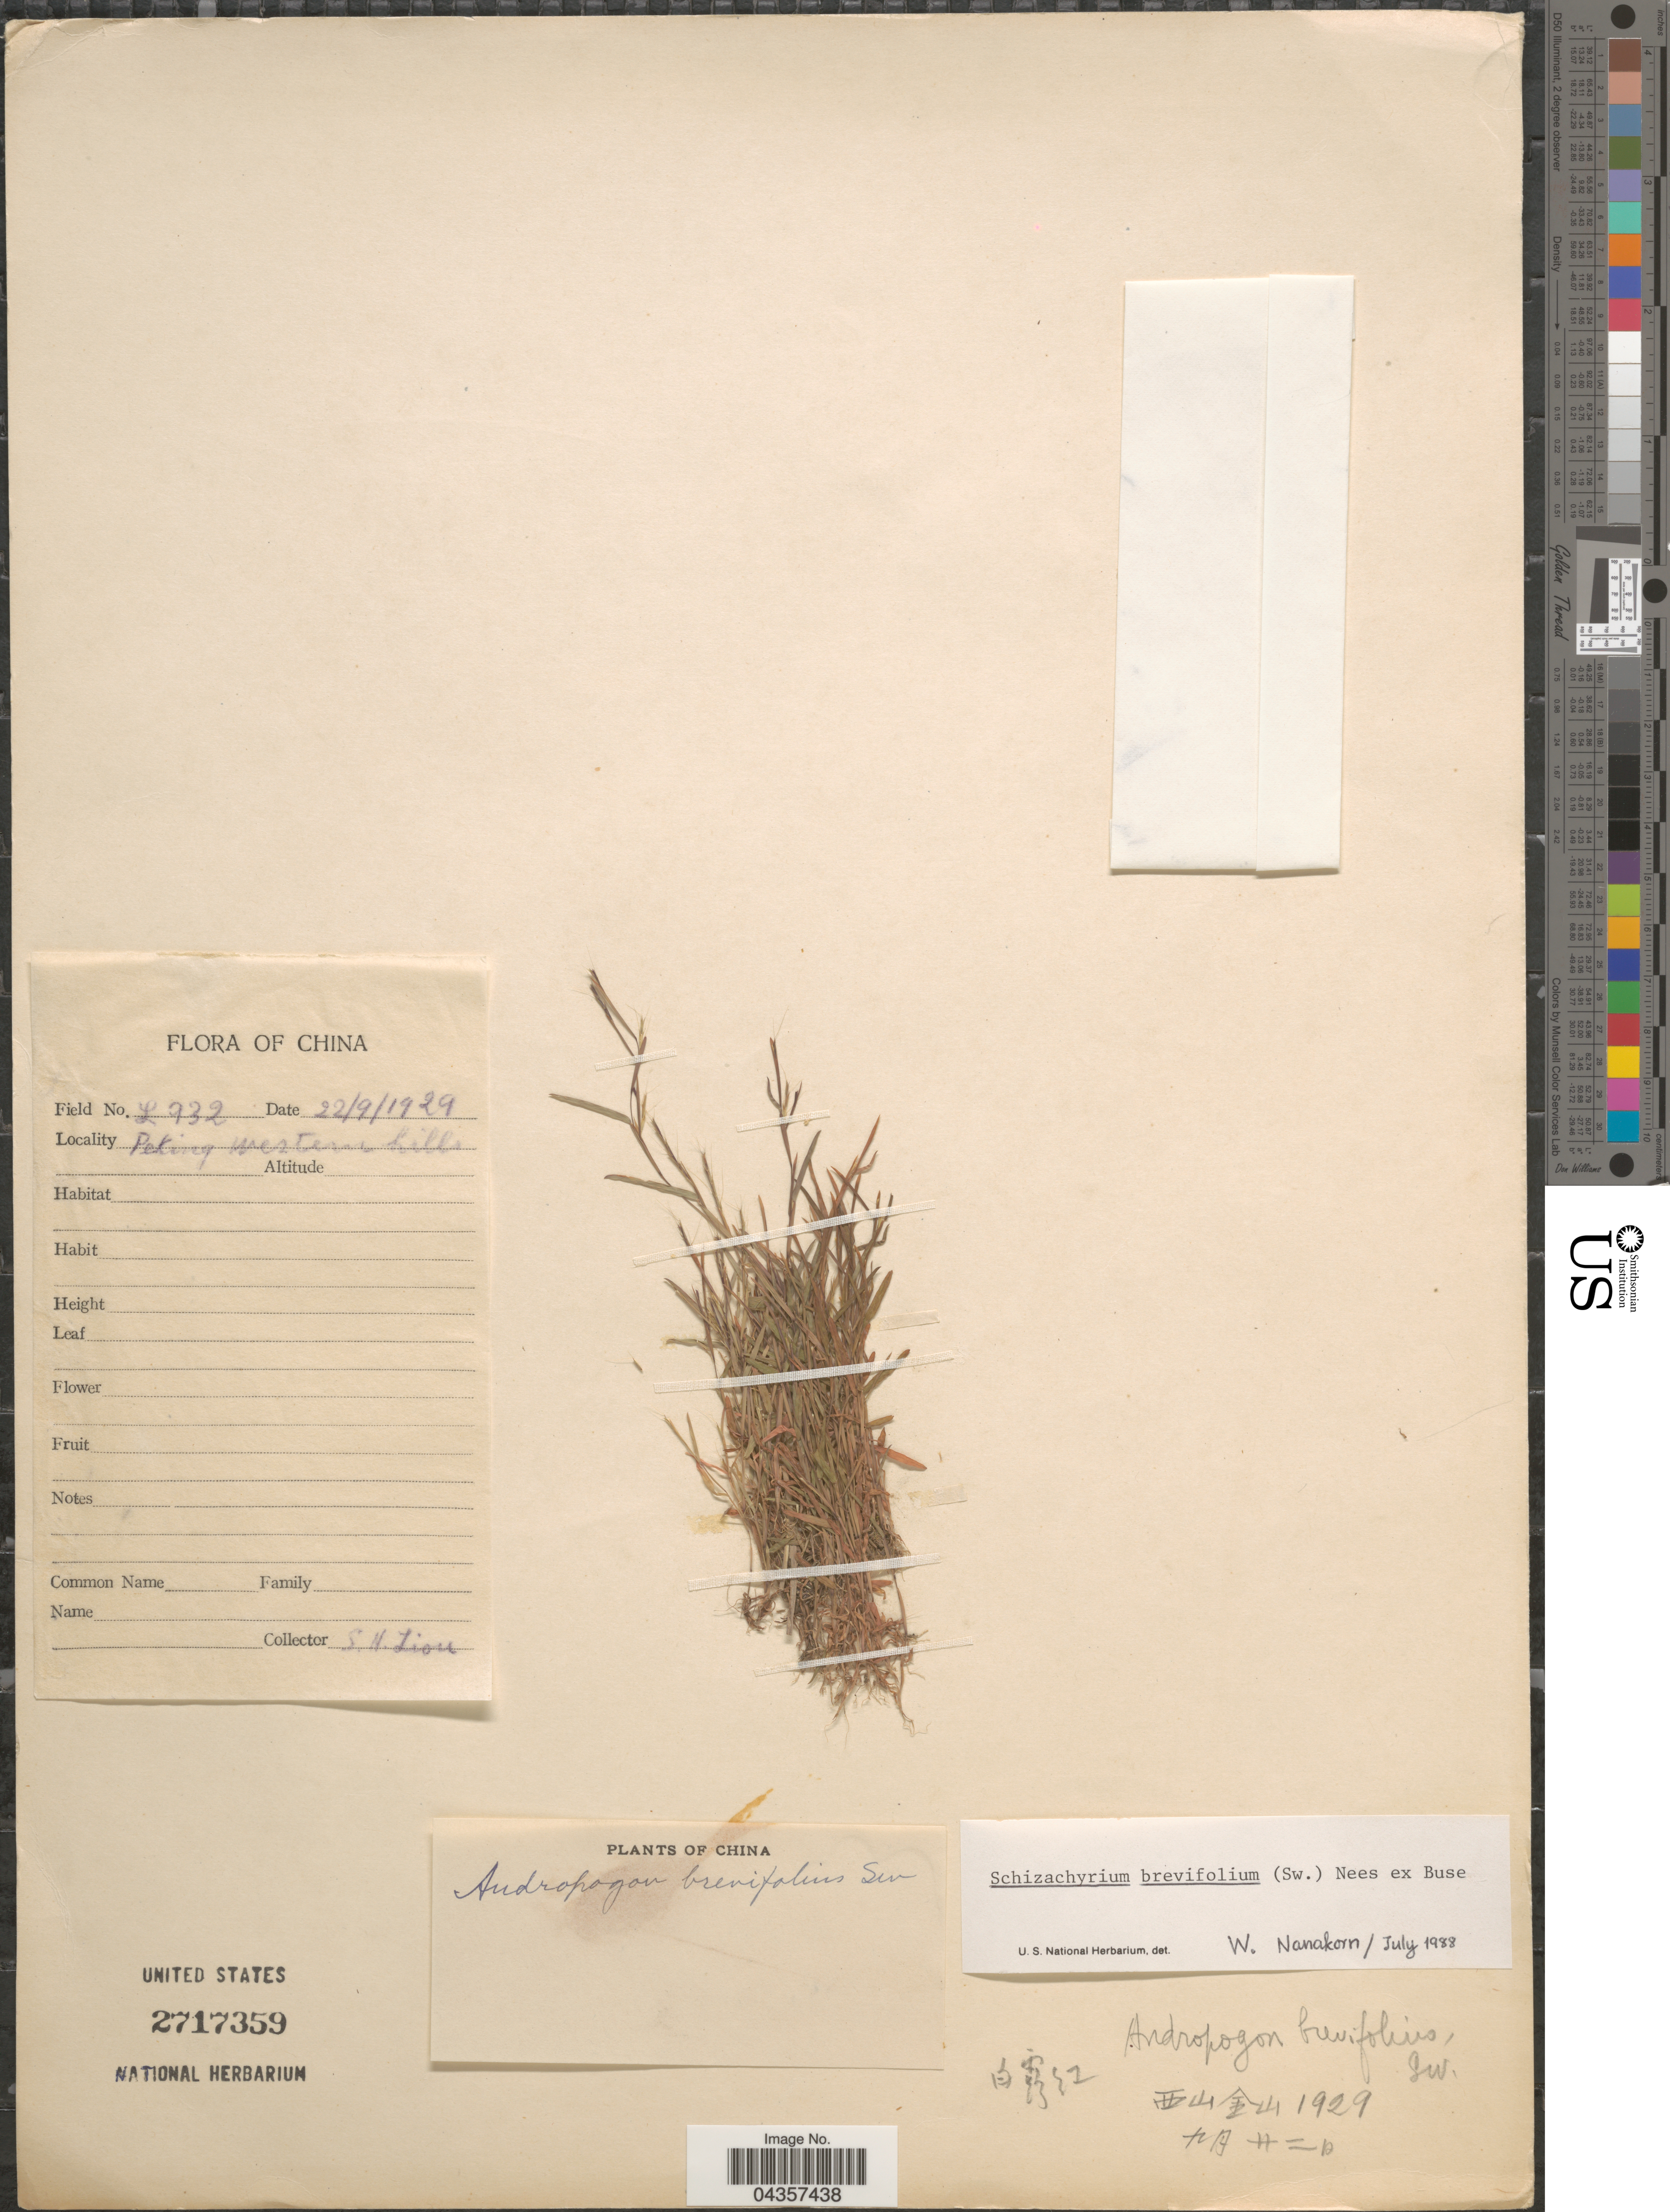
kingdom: Plantae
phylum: Tracheophyta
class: Liliopsida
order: Poales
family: Poaceae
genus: Schizachyrium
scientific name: Schizachyrium brevifolium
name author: (Sw.) Nees ex Büse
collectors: S. Liou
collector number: L932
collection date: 1929-09-22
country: China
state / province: Beijing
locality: Peking western hills. X.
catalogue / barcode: US 2717359